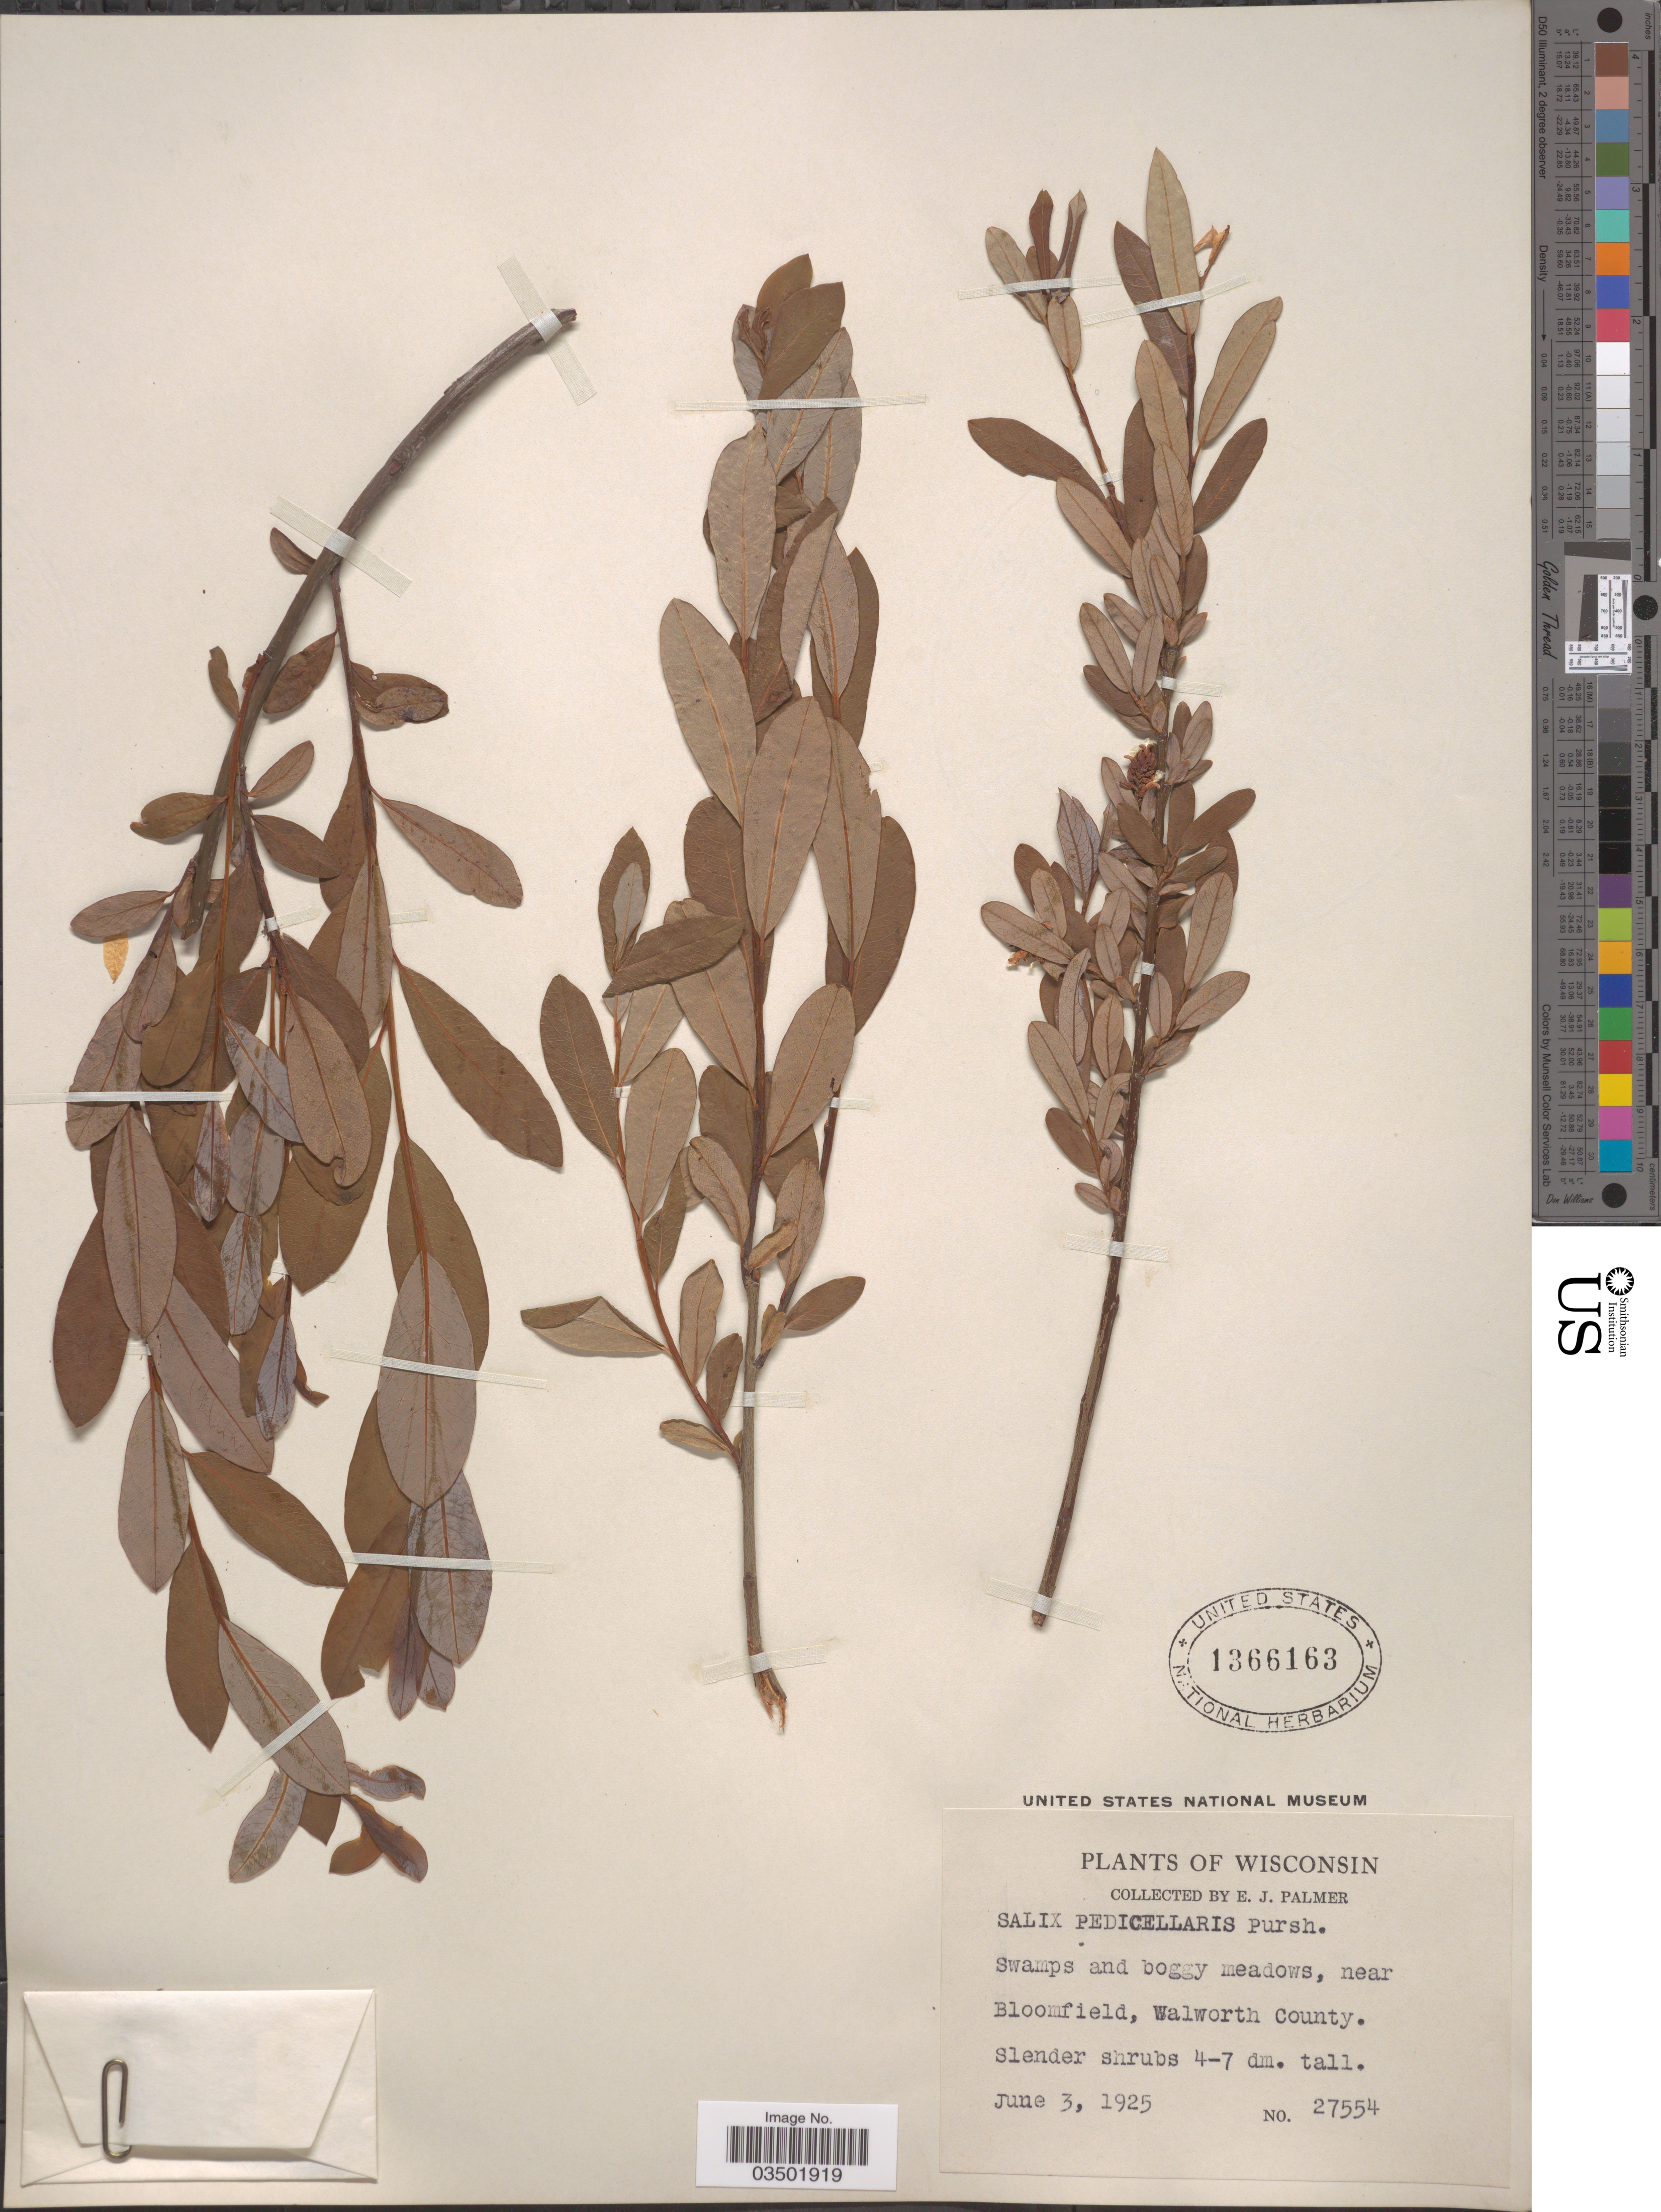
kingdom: Plantae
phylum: Tracheophyta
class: Magnoliopsida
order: Malpighiales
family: Salicaceae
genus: Salix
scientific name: Salix pedicellaris var. hypoglauca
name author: Fernald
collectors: E. J. Palmer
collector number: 27554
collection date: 1925-06-03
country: United States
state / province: Wisconsin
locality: Swamps and boggy meadows, near Bloomfield, Walworth County.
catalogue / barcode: US 1366163